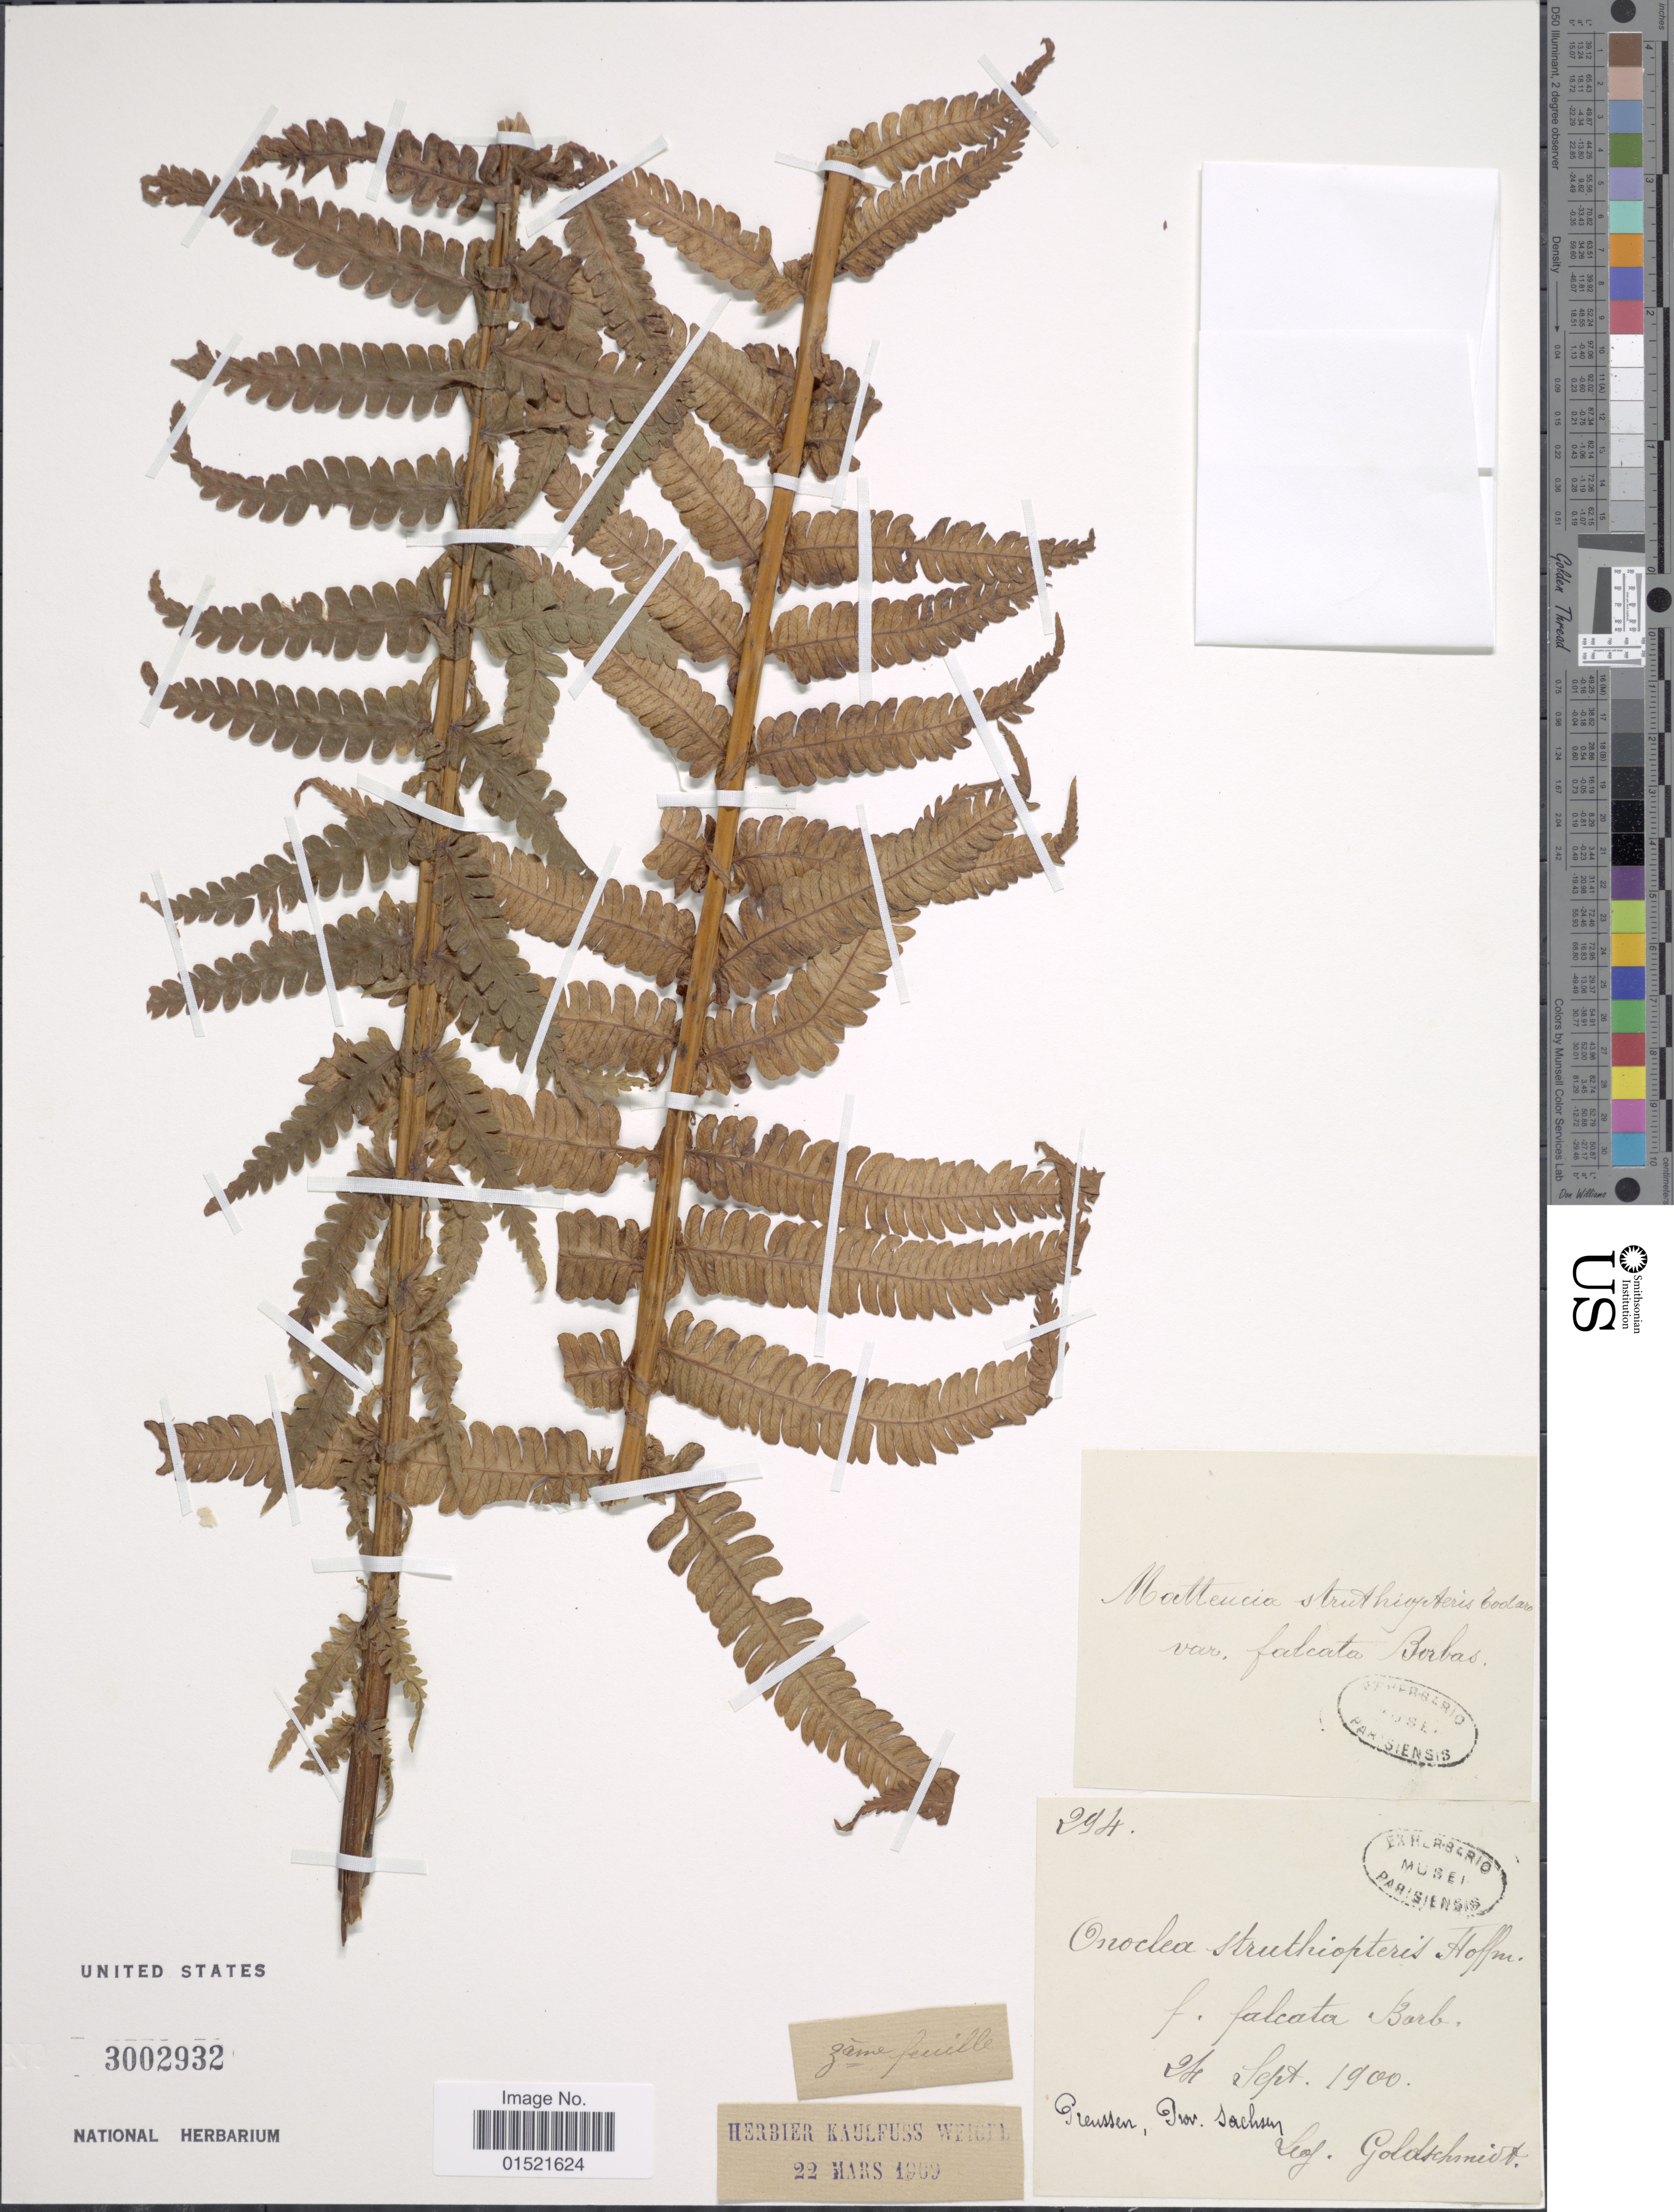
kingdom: Plantae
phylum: Tracheophyta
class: Polypodiopsida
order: Polypodiales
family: Onocleaceae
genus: Matteuccia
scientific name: Matteuccia struthiopteris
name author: (L.) Tod.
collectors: Goldschmidt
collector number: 294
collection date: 1900-09-24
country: Germany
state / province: Sachsen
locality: Preussen, prov. Sachsen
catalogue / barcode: US 3002932